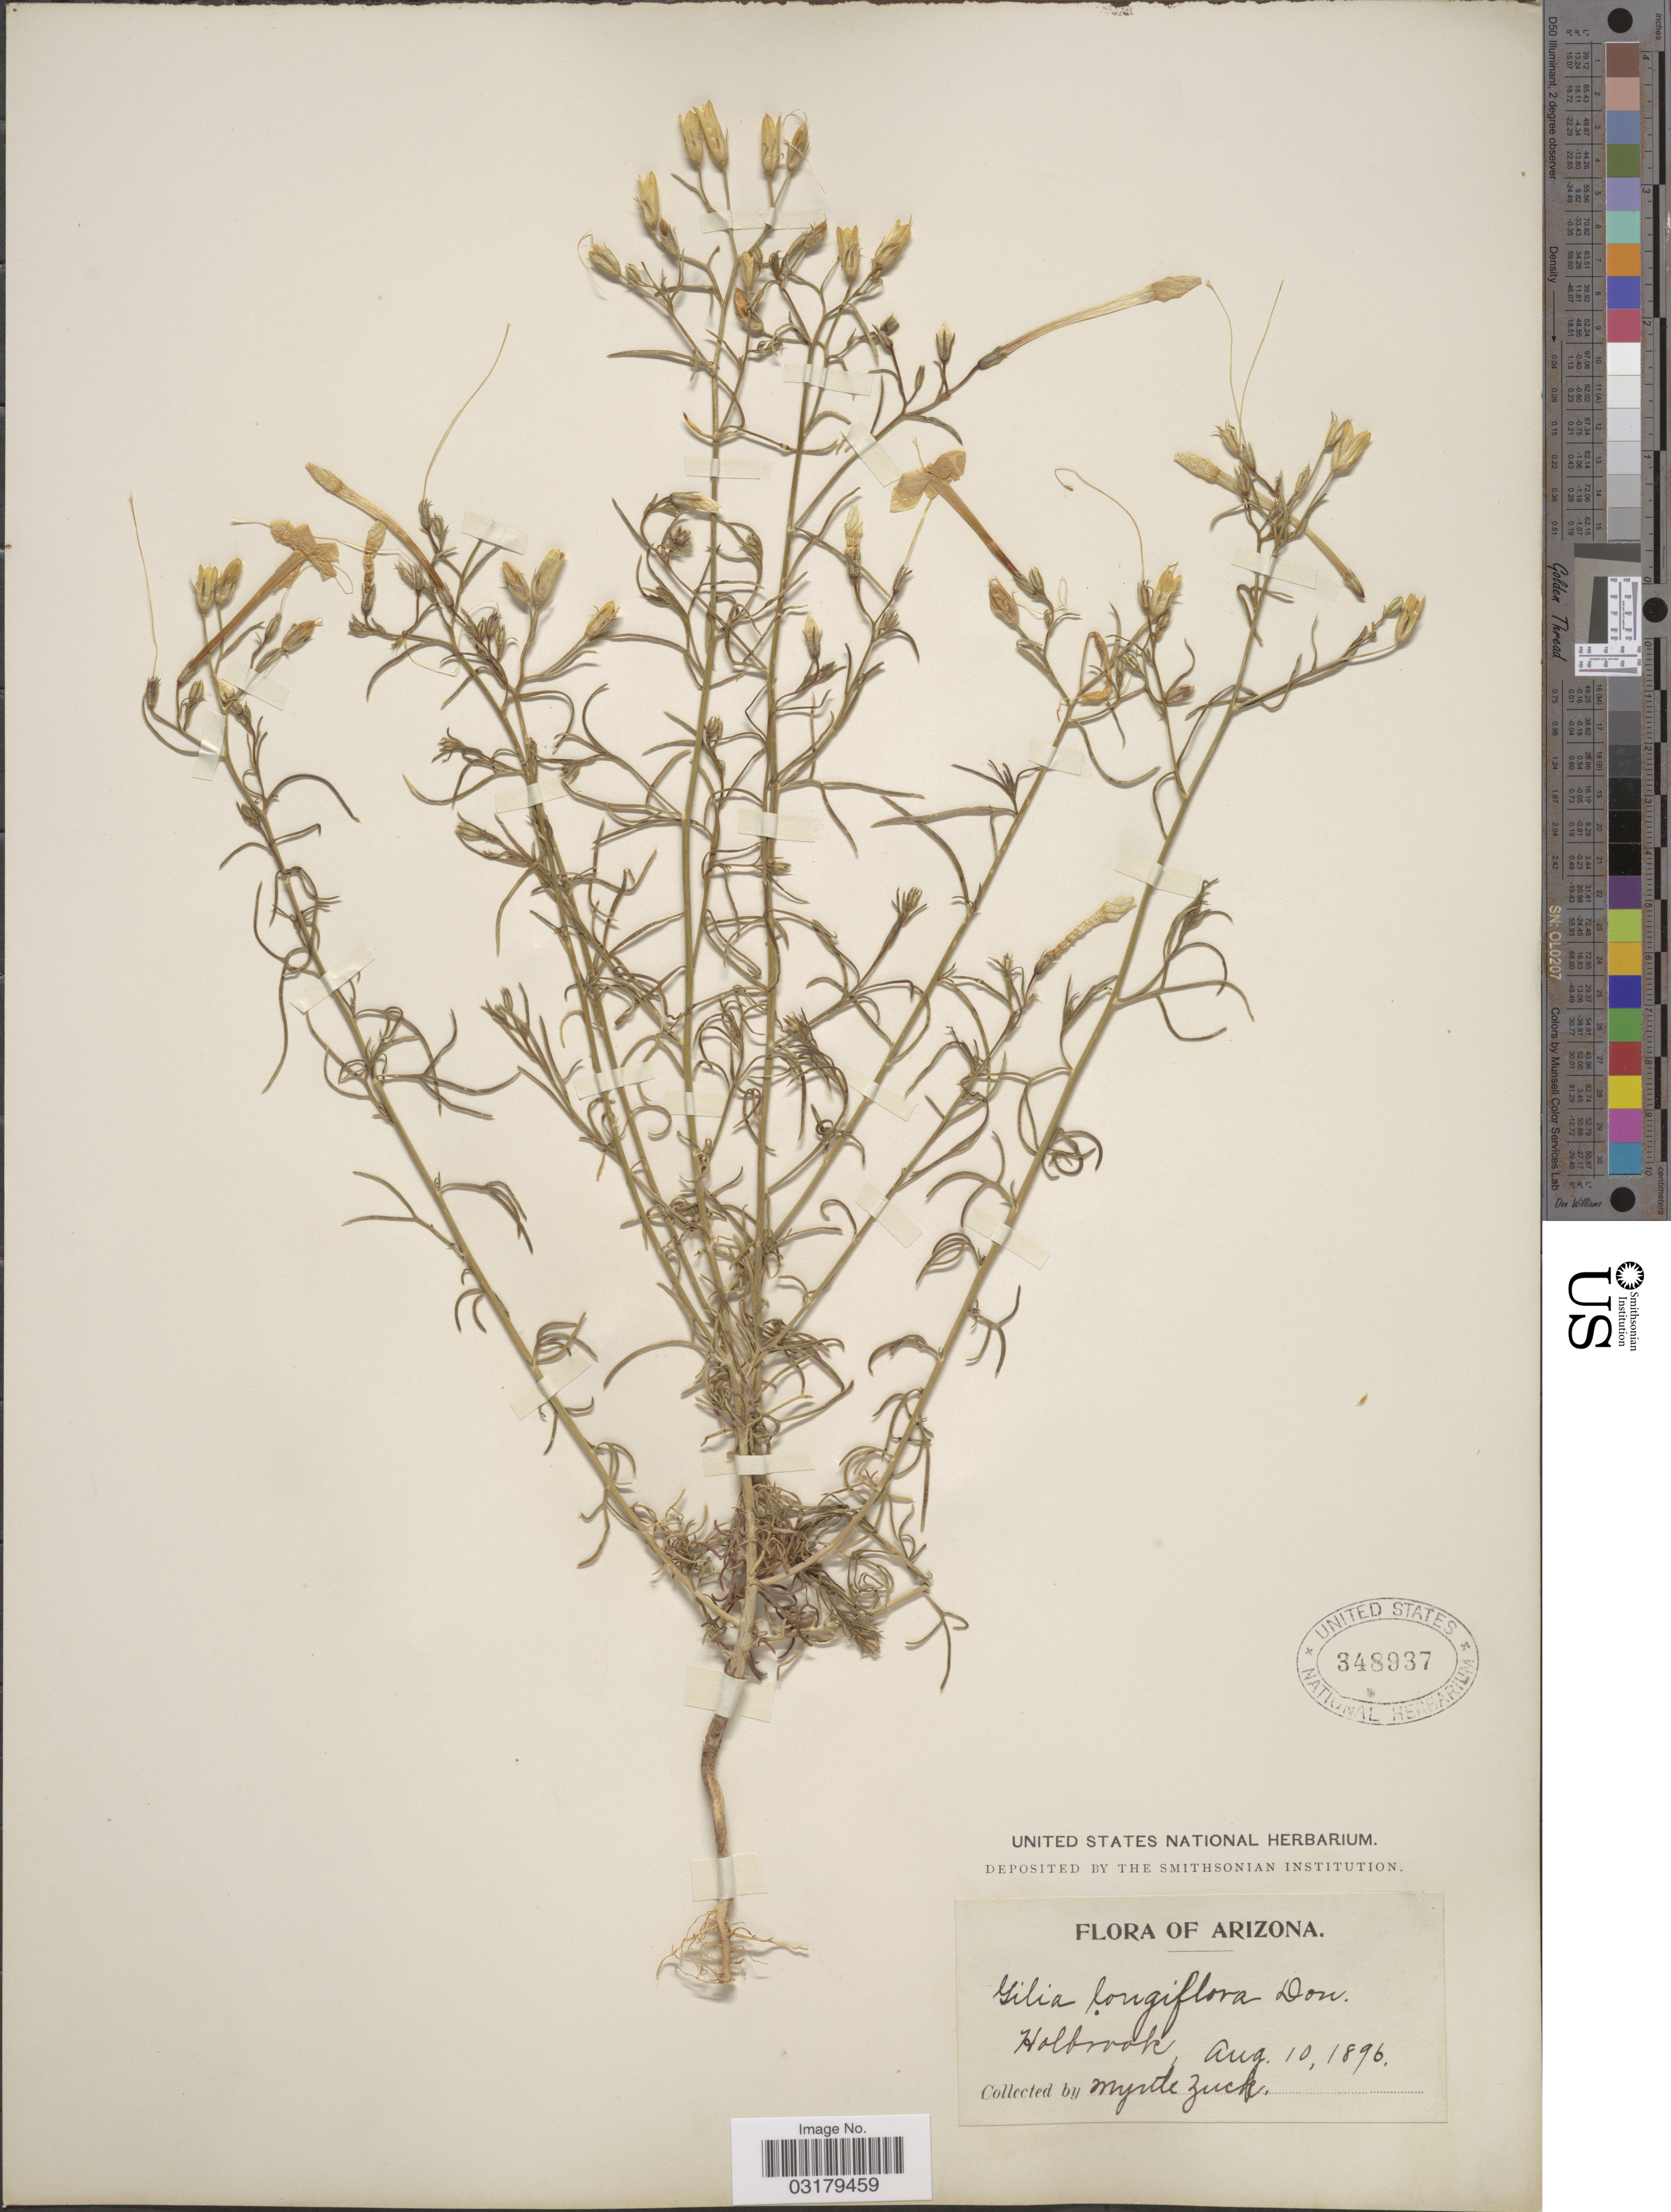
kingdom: Plantae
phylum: Tracheophyta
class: Magnoliopsida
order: Ericales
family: Polemoniaceae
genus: Ipomopsis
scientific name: Ipomopsis longiflora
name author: (Torr.) V.E. Grant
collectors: M. Zuck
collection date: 1896-08-10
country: United States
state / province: Arizona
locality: Holbrook.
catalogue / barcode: US 348937